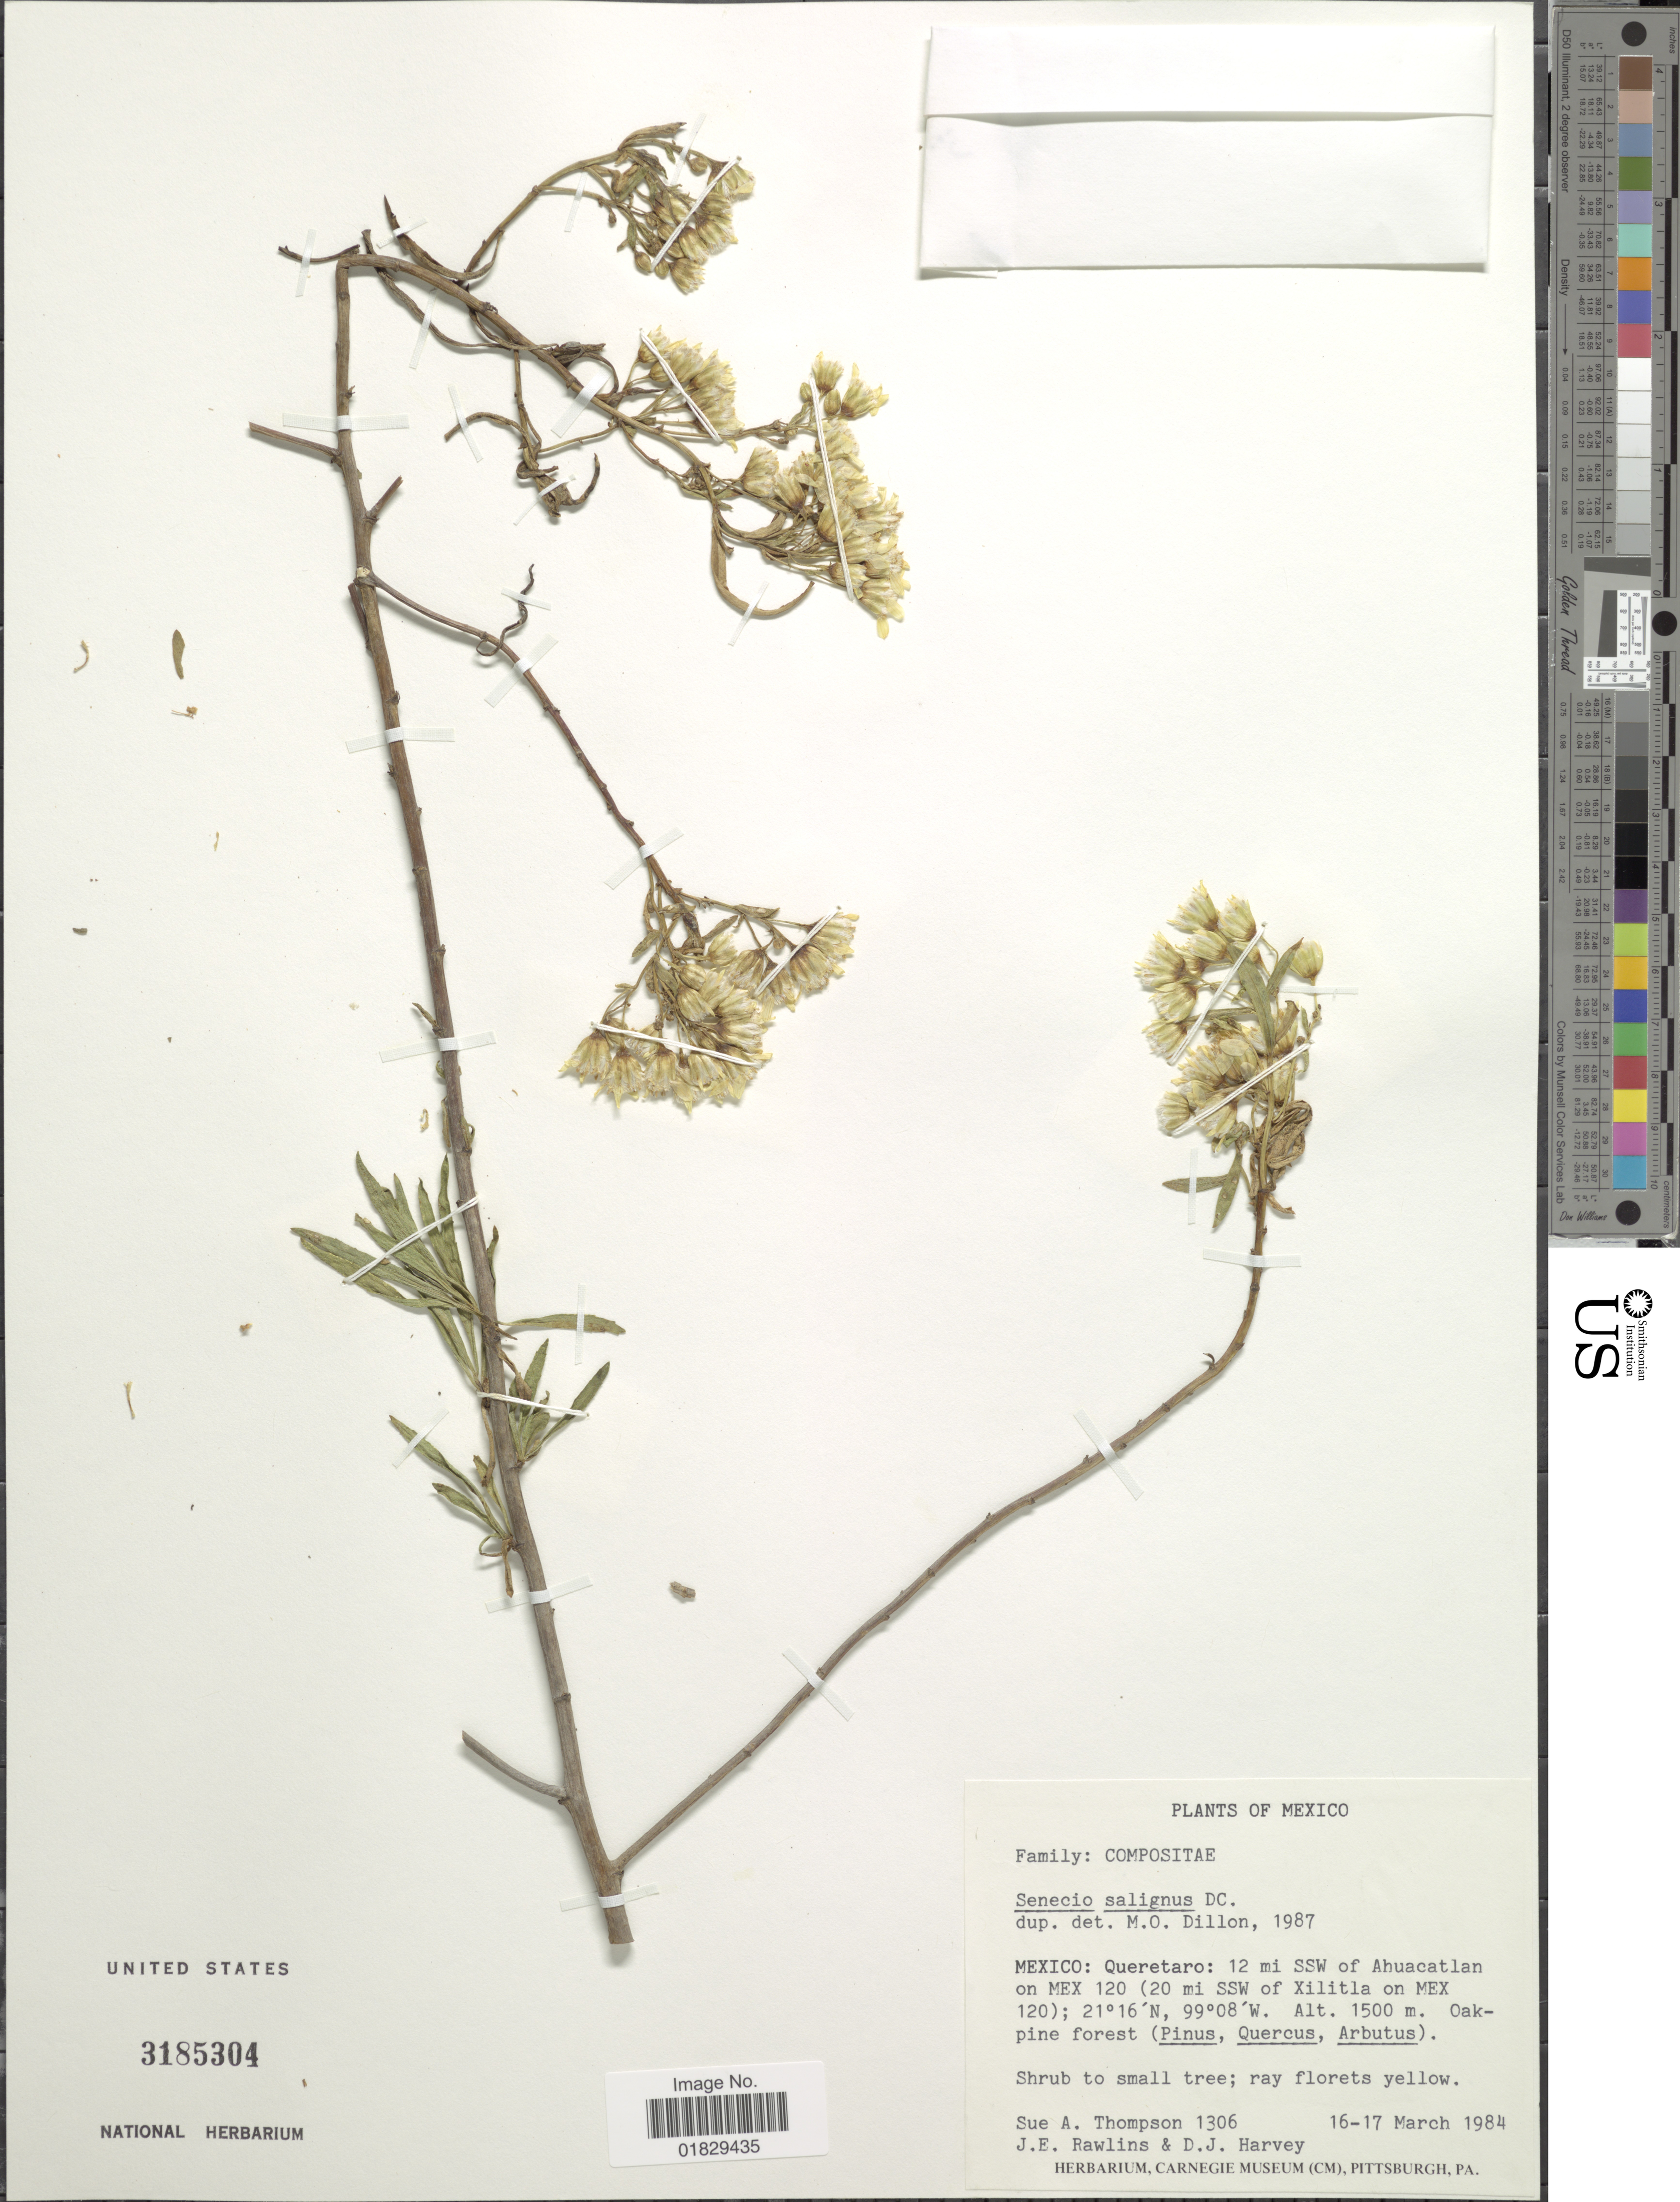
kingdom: Plantae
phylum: Tracheophyta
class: Magnoliopsida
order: Asterales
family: Asteraceae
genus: Barkleyanthus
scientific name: Barkleyanthus salicifolius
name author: (Kunth) H. Rob. & Brettell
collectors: S. A. Thompson, J. Rawlins & D. Harvey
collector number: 1306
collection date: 1984-03-16/1984-03-17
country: Mexico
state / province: Querétaro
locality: Mexico: Queretaro: 12 mi SSW of Ahuacatlan on Mex 120 (20 mi SSW of Xilitla on Mex 120)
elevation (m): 1500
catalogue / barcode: US 3185304